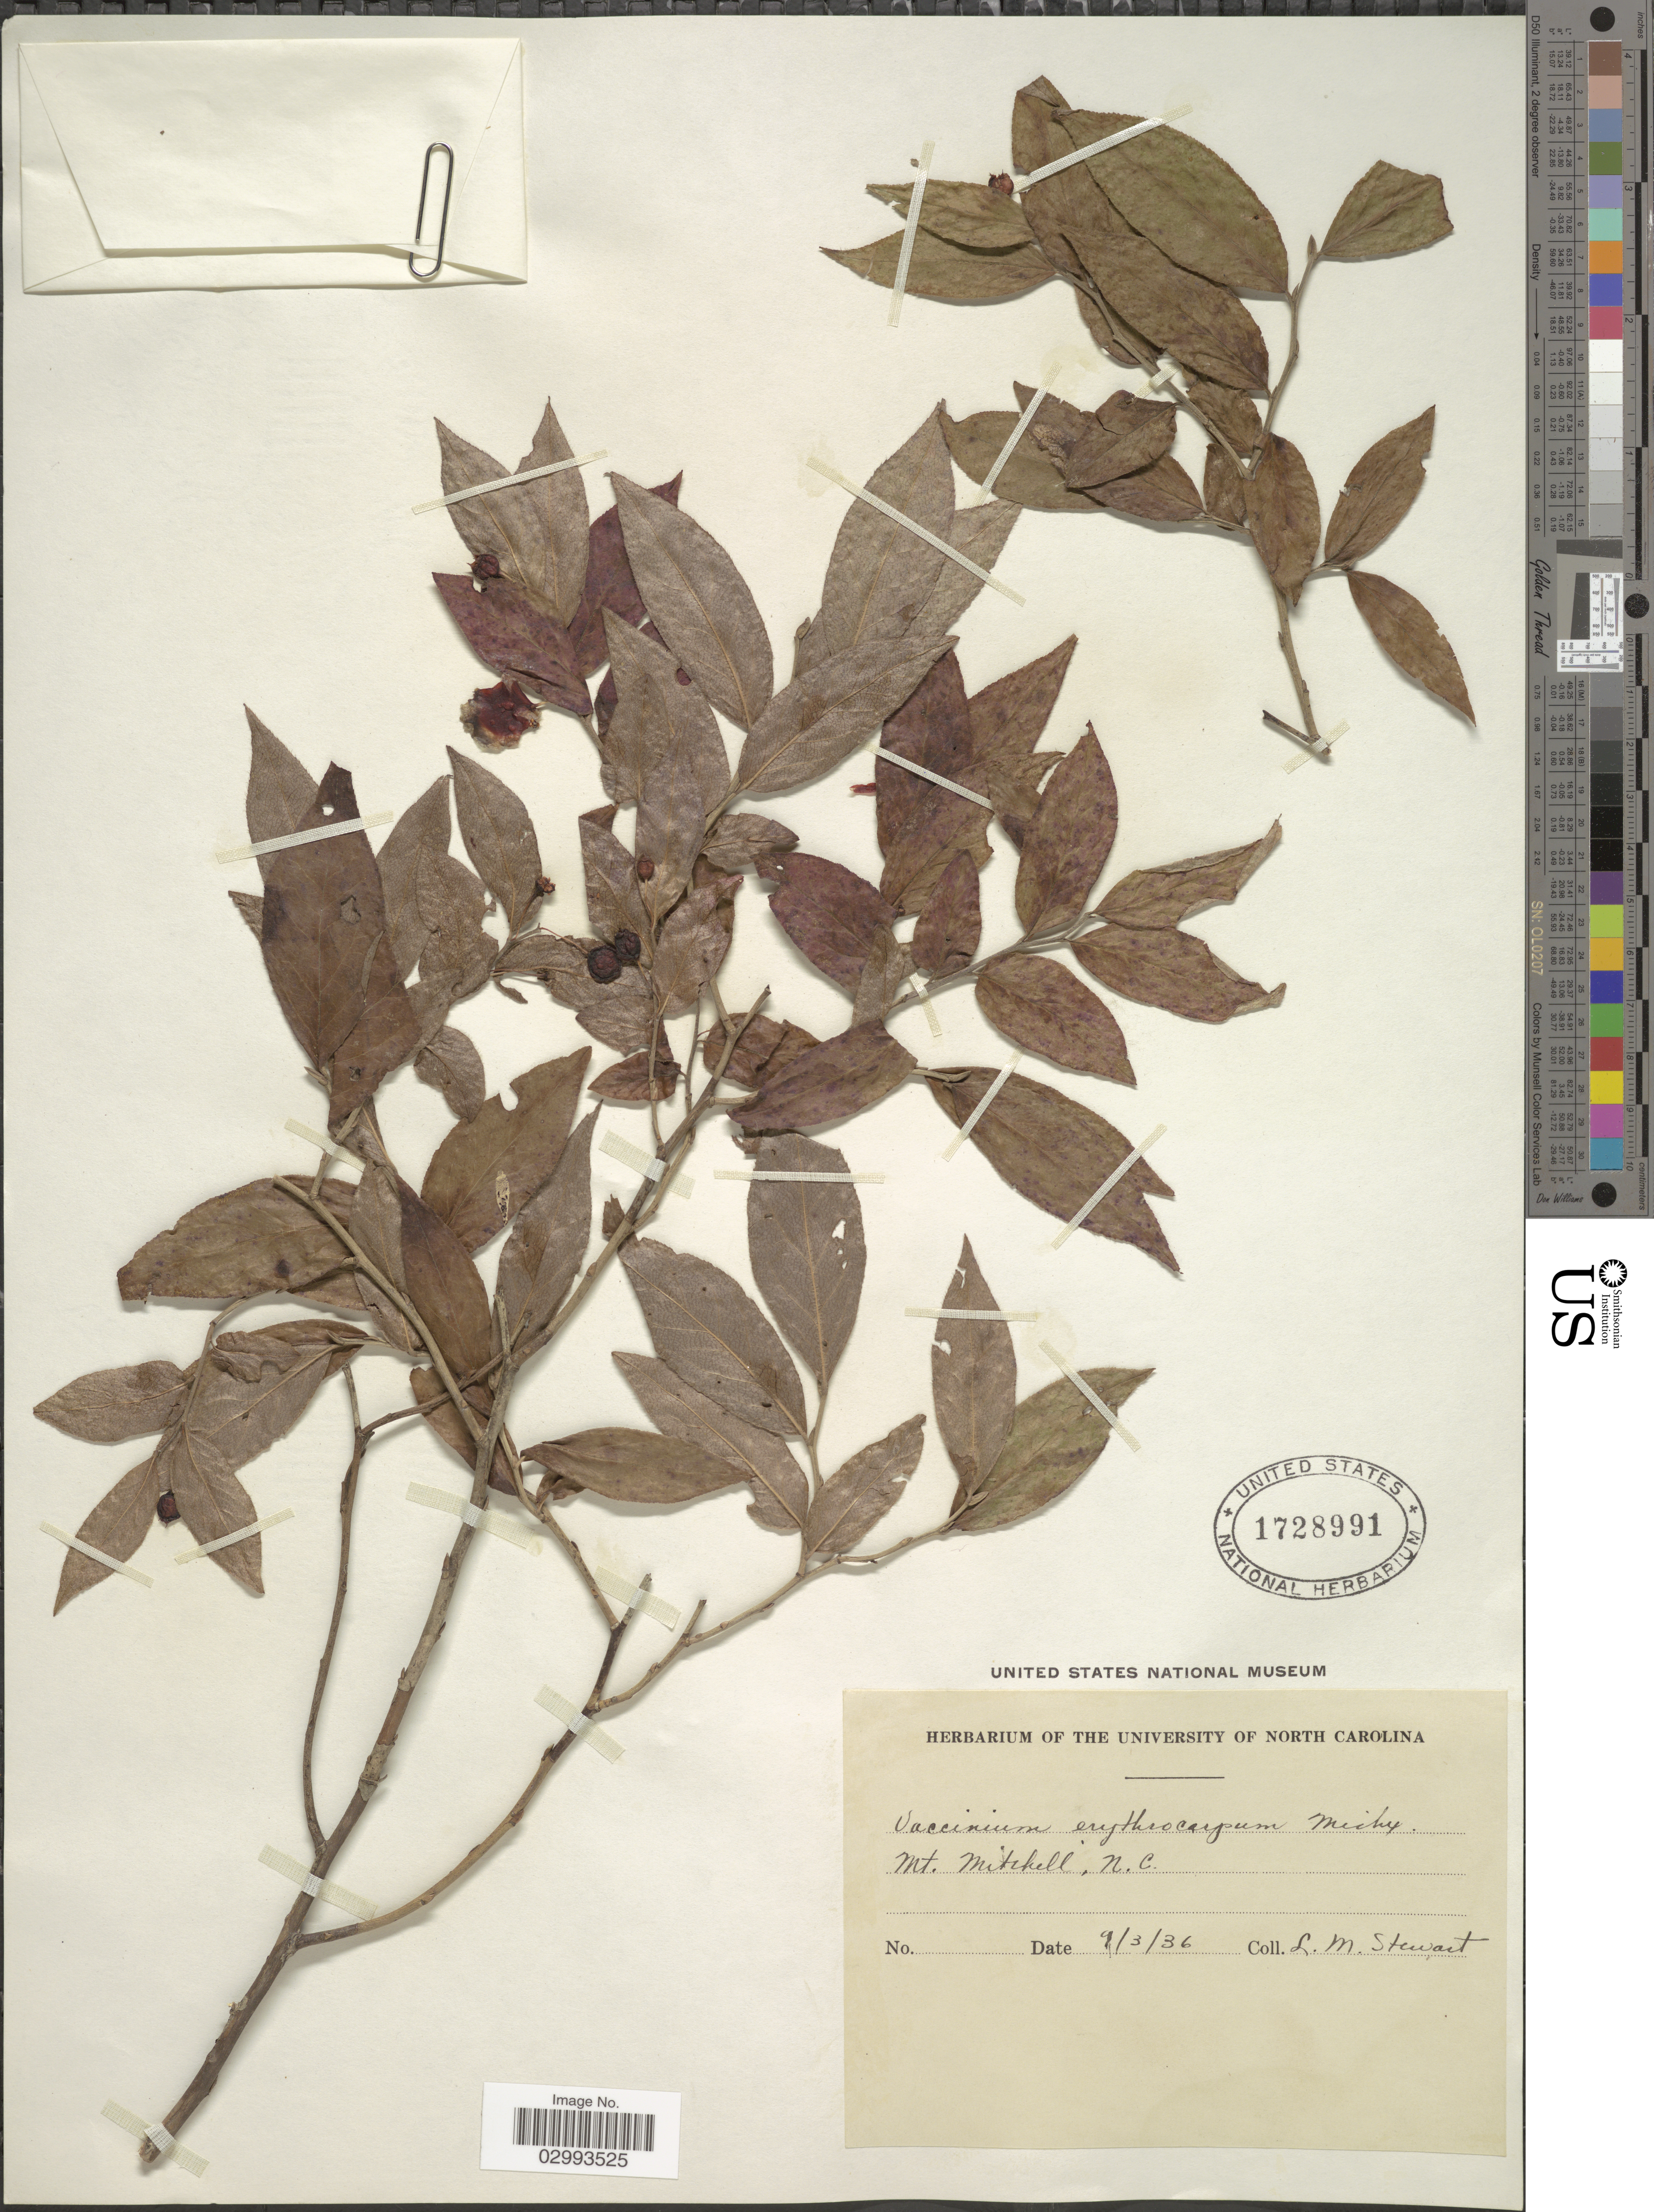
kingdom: Plantae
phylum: Tracheophyta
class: Magnoliopsida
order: Ericales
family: Ericaceae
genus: Hugeria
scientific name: Hugeria erythrocarpa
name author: (Michx.) Small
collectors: L. Stewart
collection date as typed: Transcribed d/m/y: 9/3/36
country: United States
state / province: North Carolina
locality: Mt. Mitchell.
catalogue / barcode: US 1728991